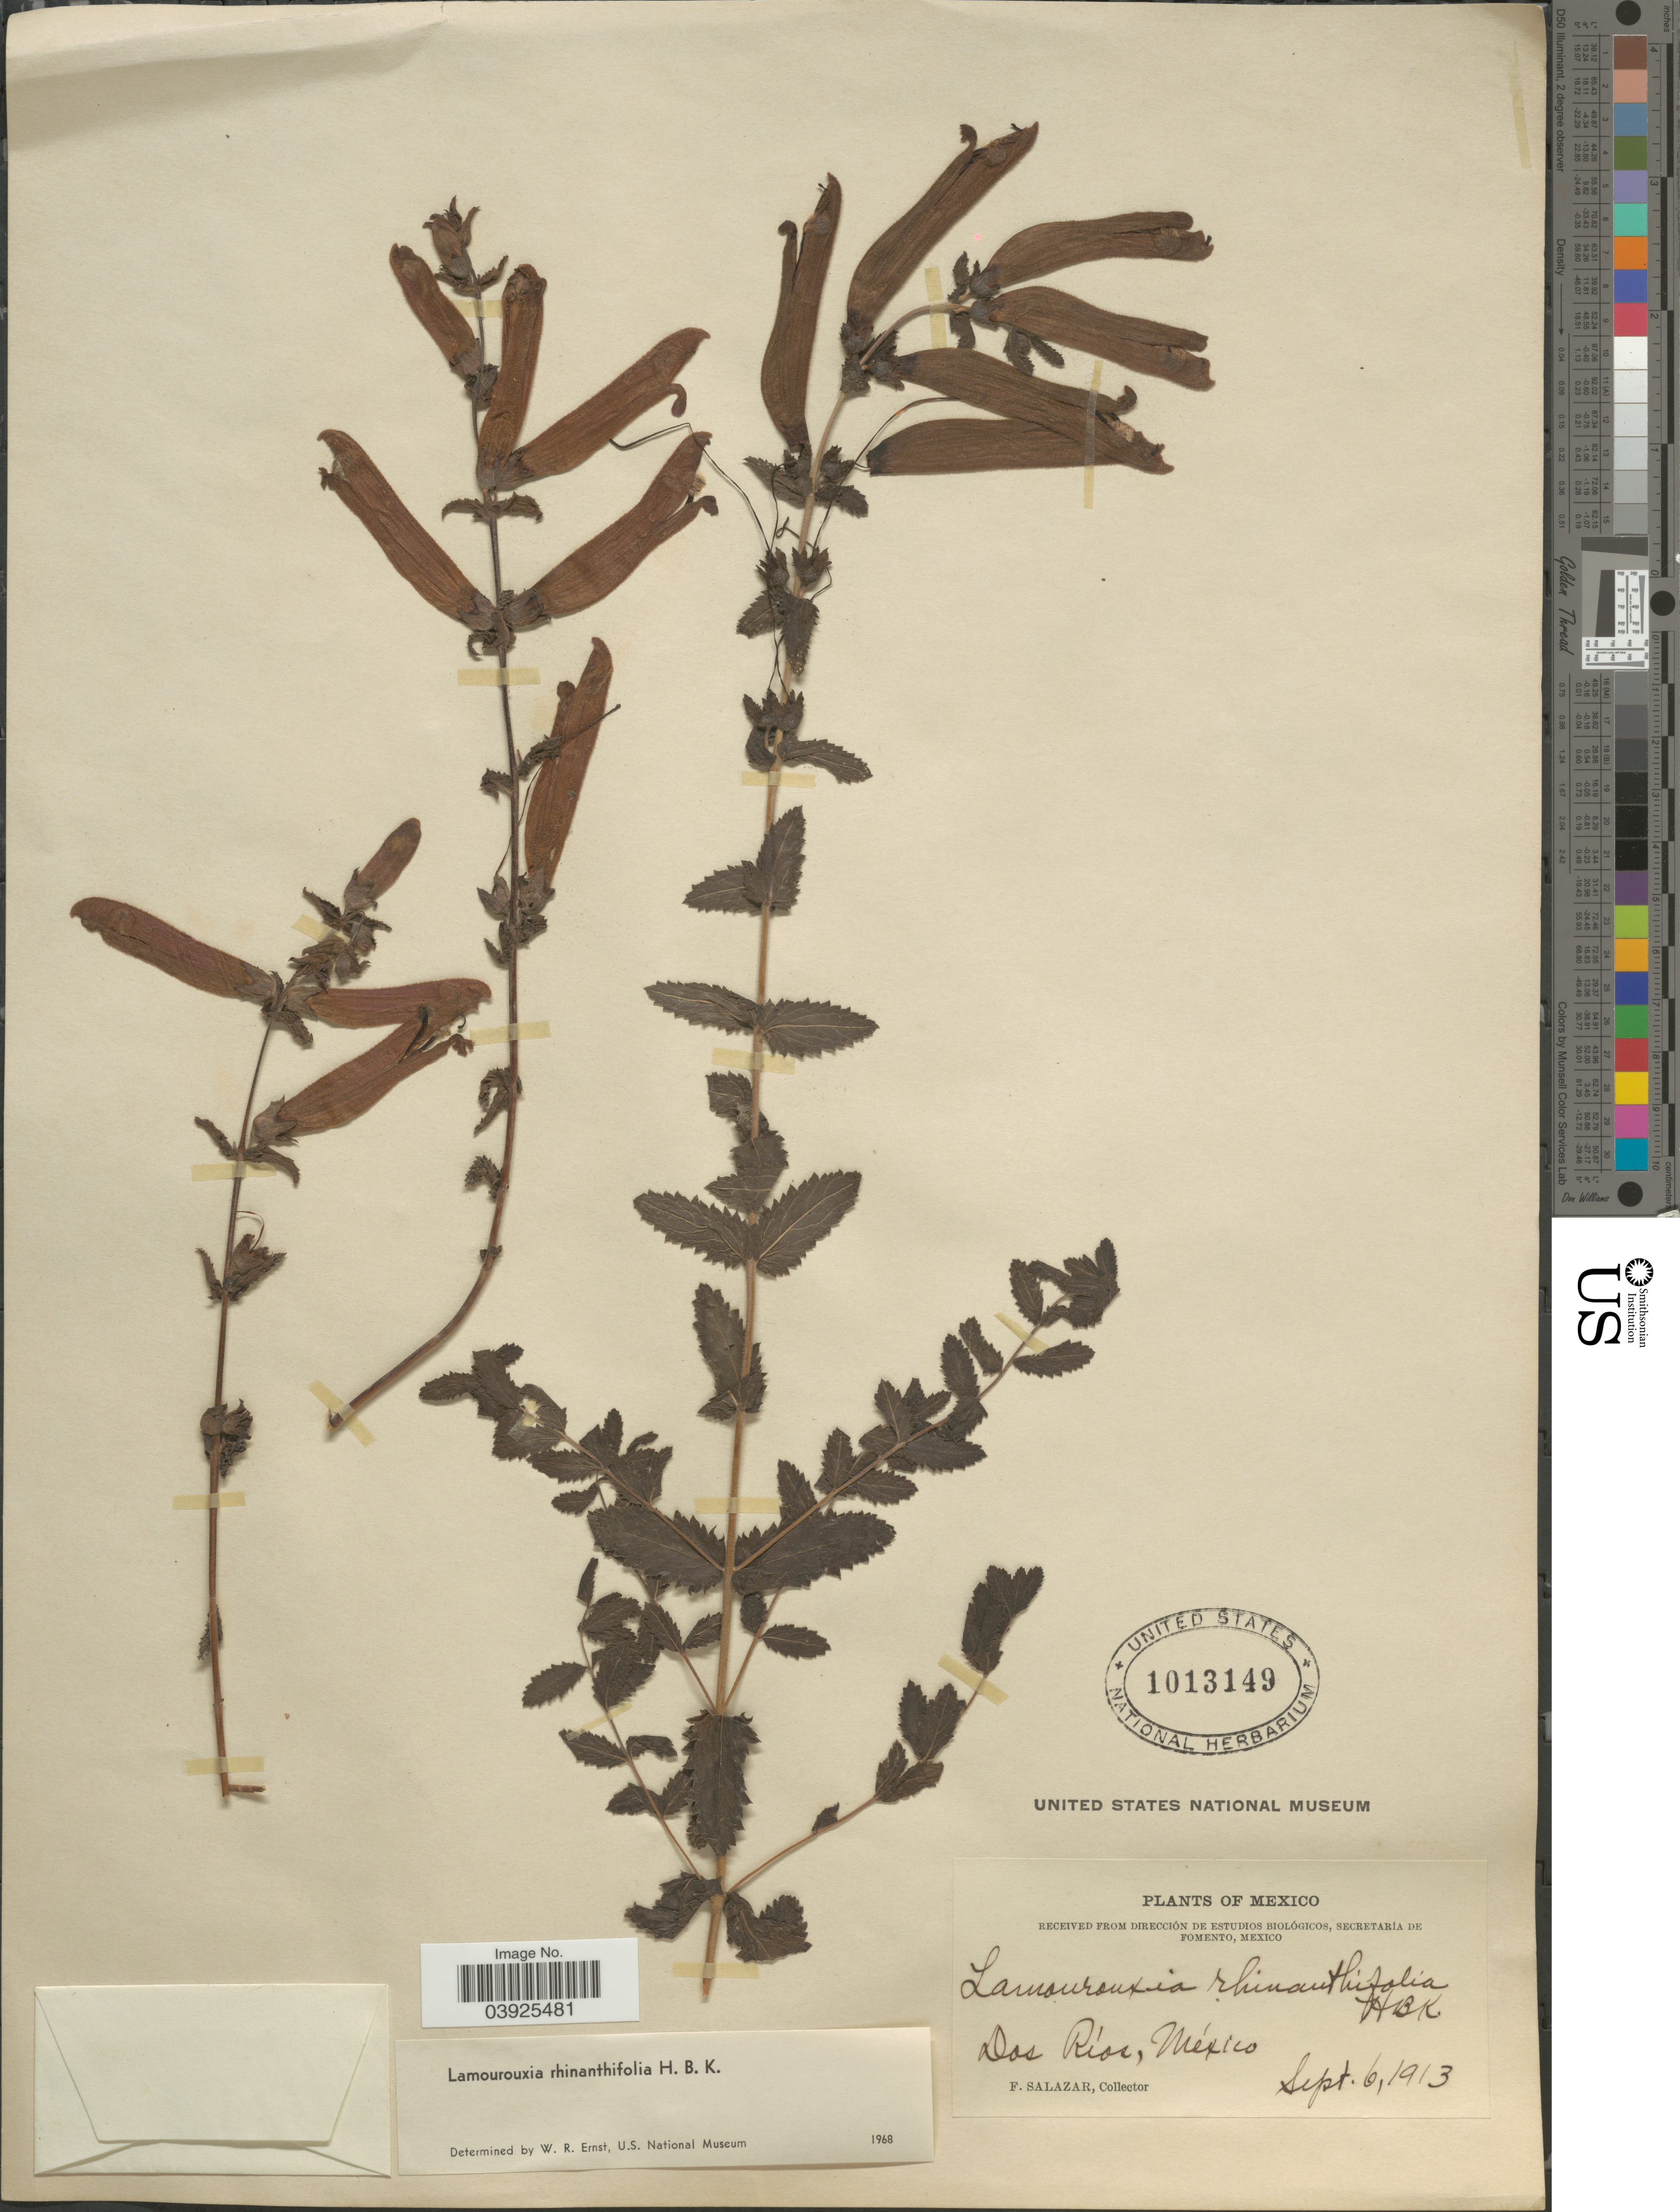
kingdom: Plantae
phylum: Tracheophyta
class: Magnoliopsida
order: Lamiales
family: Orobanchaceae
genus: Lamourouxia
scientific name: Lamourouxia rhinanthifolia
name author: Kunth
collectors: F. Salazar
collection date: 1913-09-06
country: Mexico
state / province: México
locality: Dos Ríos.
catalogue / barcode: US 1013149